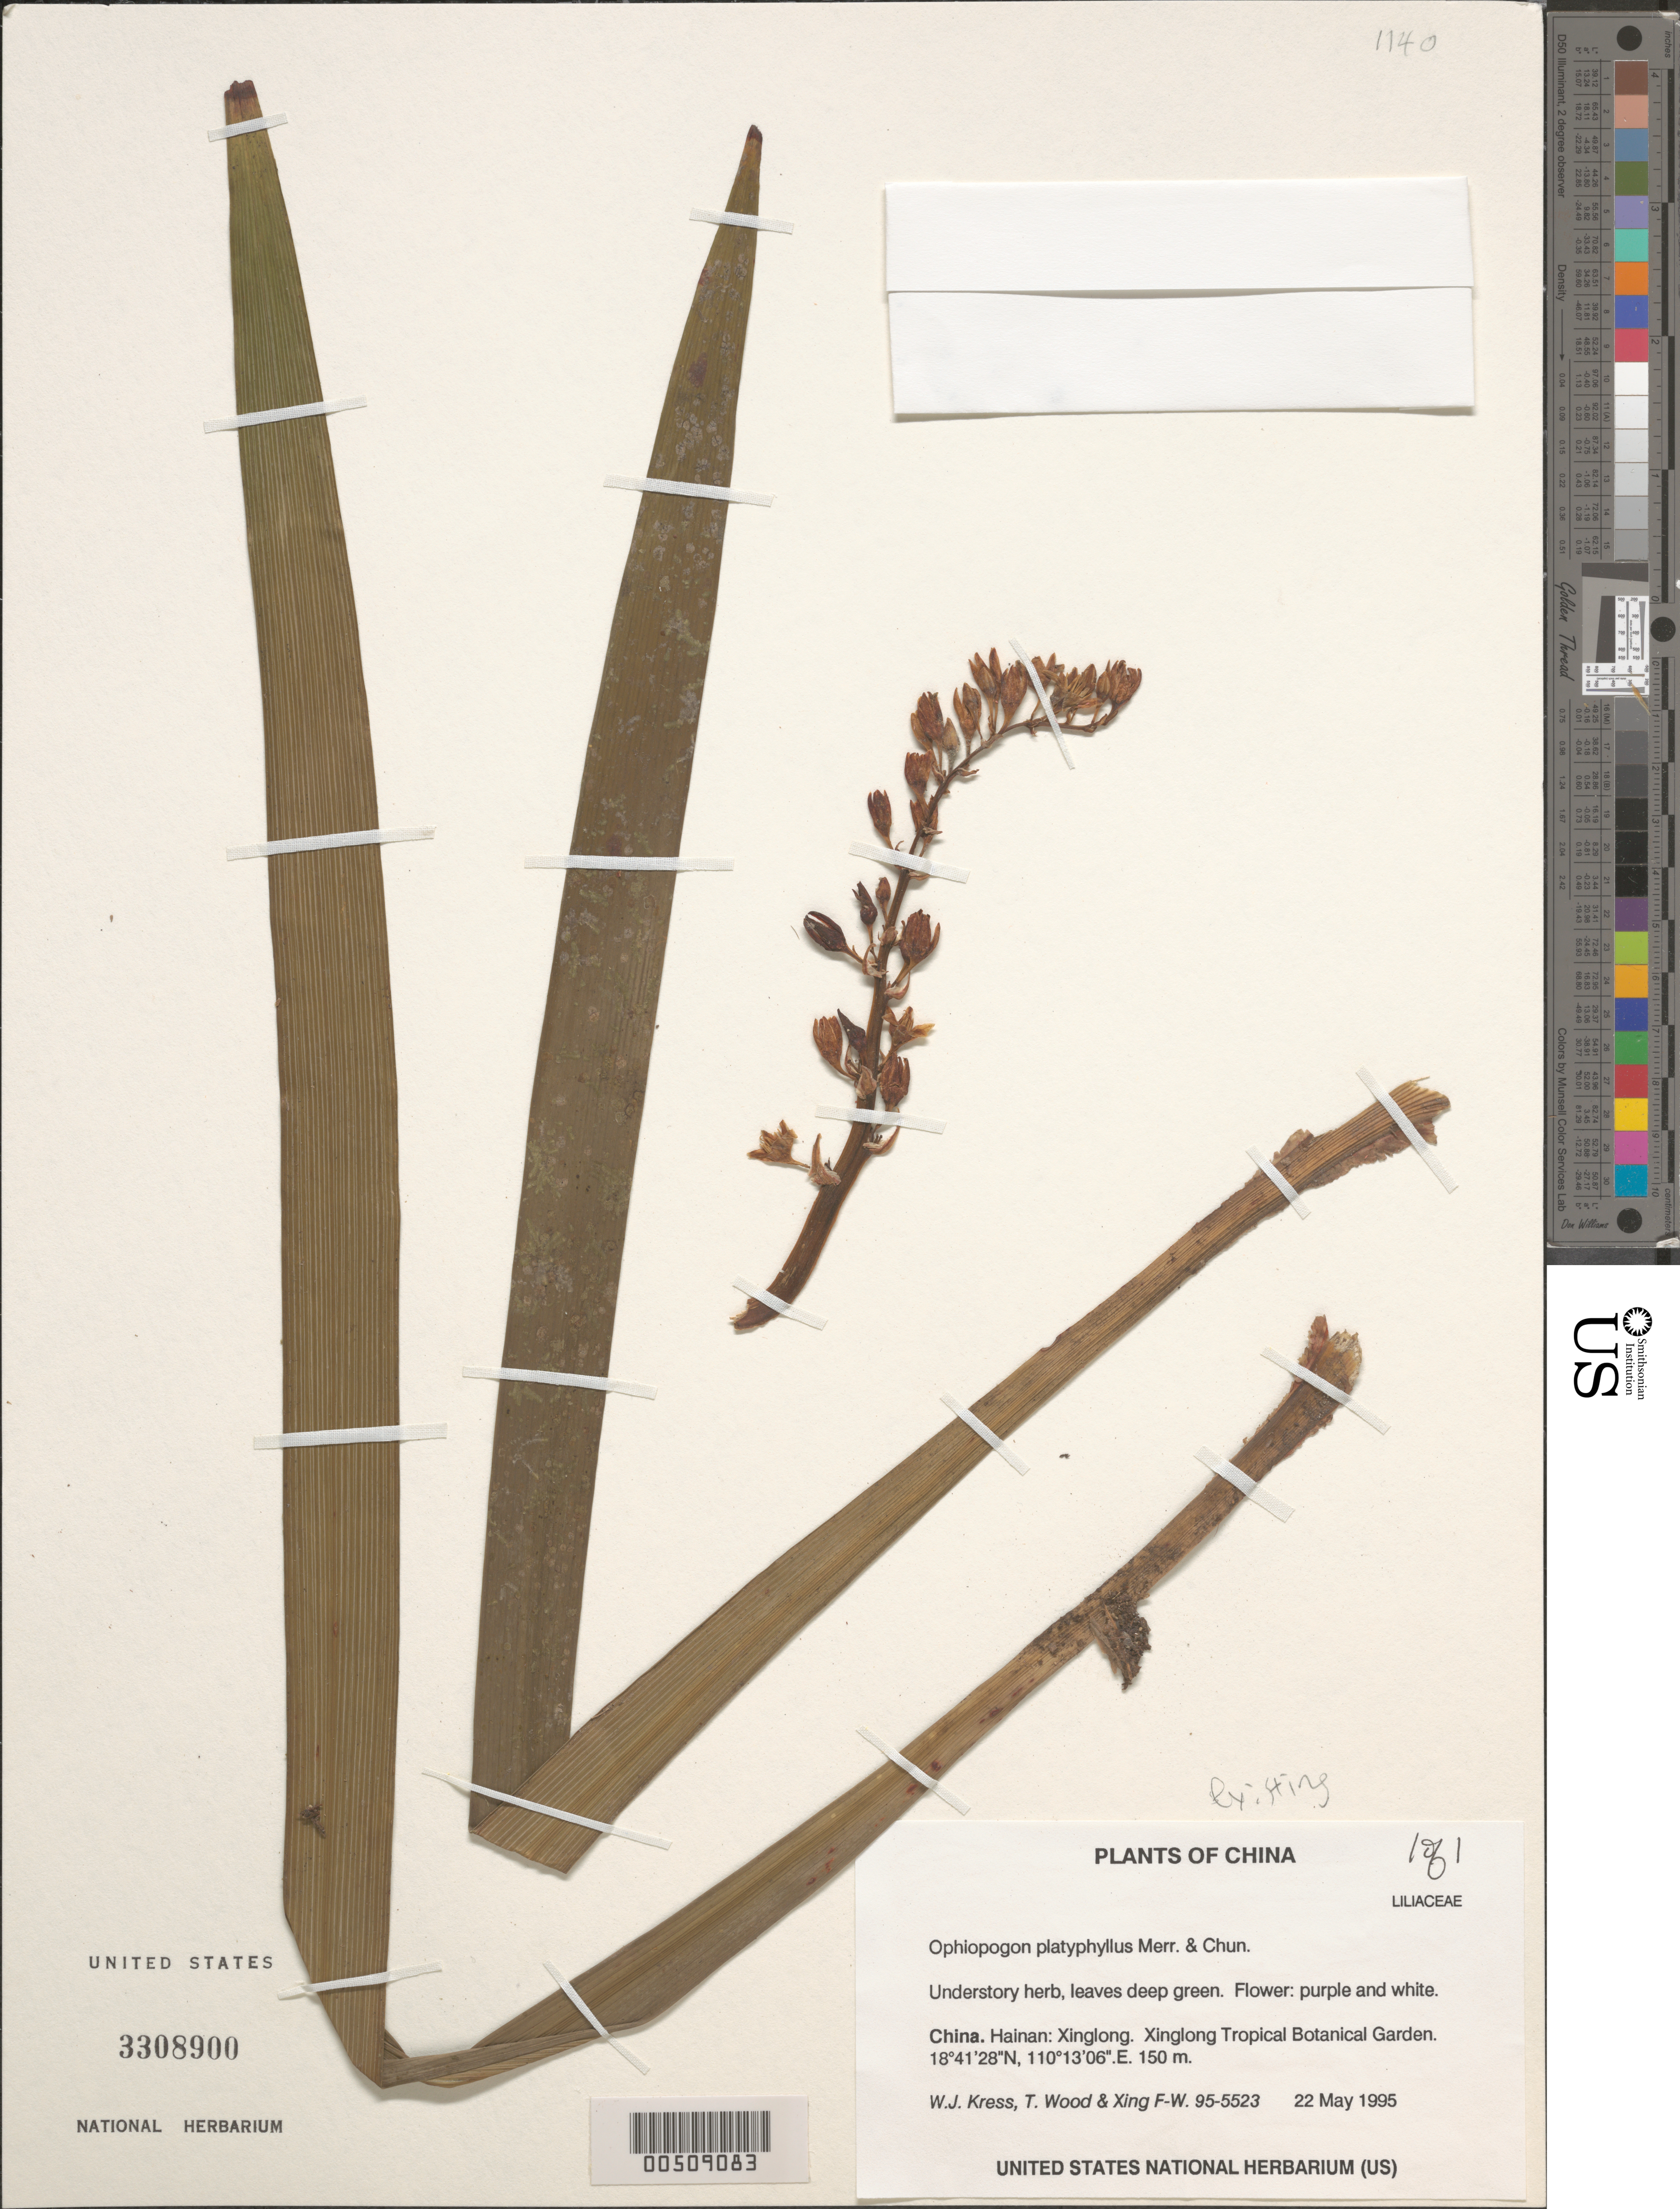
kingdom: Plantae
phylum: Tracheophyta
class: Liliopsida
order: Asparagales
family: Asparagaceae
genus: Ophiopogon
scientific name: Ophiopogon platyphyllus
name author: Merr. & Chun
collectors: W. J. Kress, T. Wood & F. Xing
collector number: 95-5523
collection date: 1995-05-22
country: China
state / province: Hainan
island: Hainan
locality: Xinglong. Xinglong Tropical Botanical Garden.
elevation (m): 150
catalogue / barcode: US 3308900